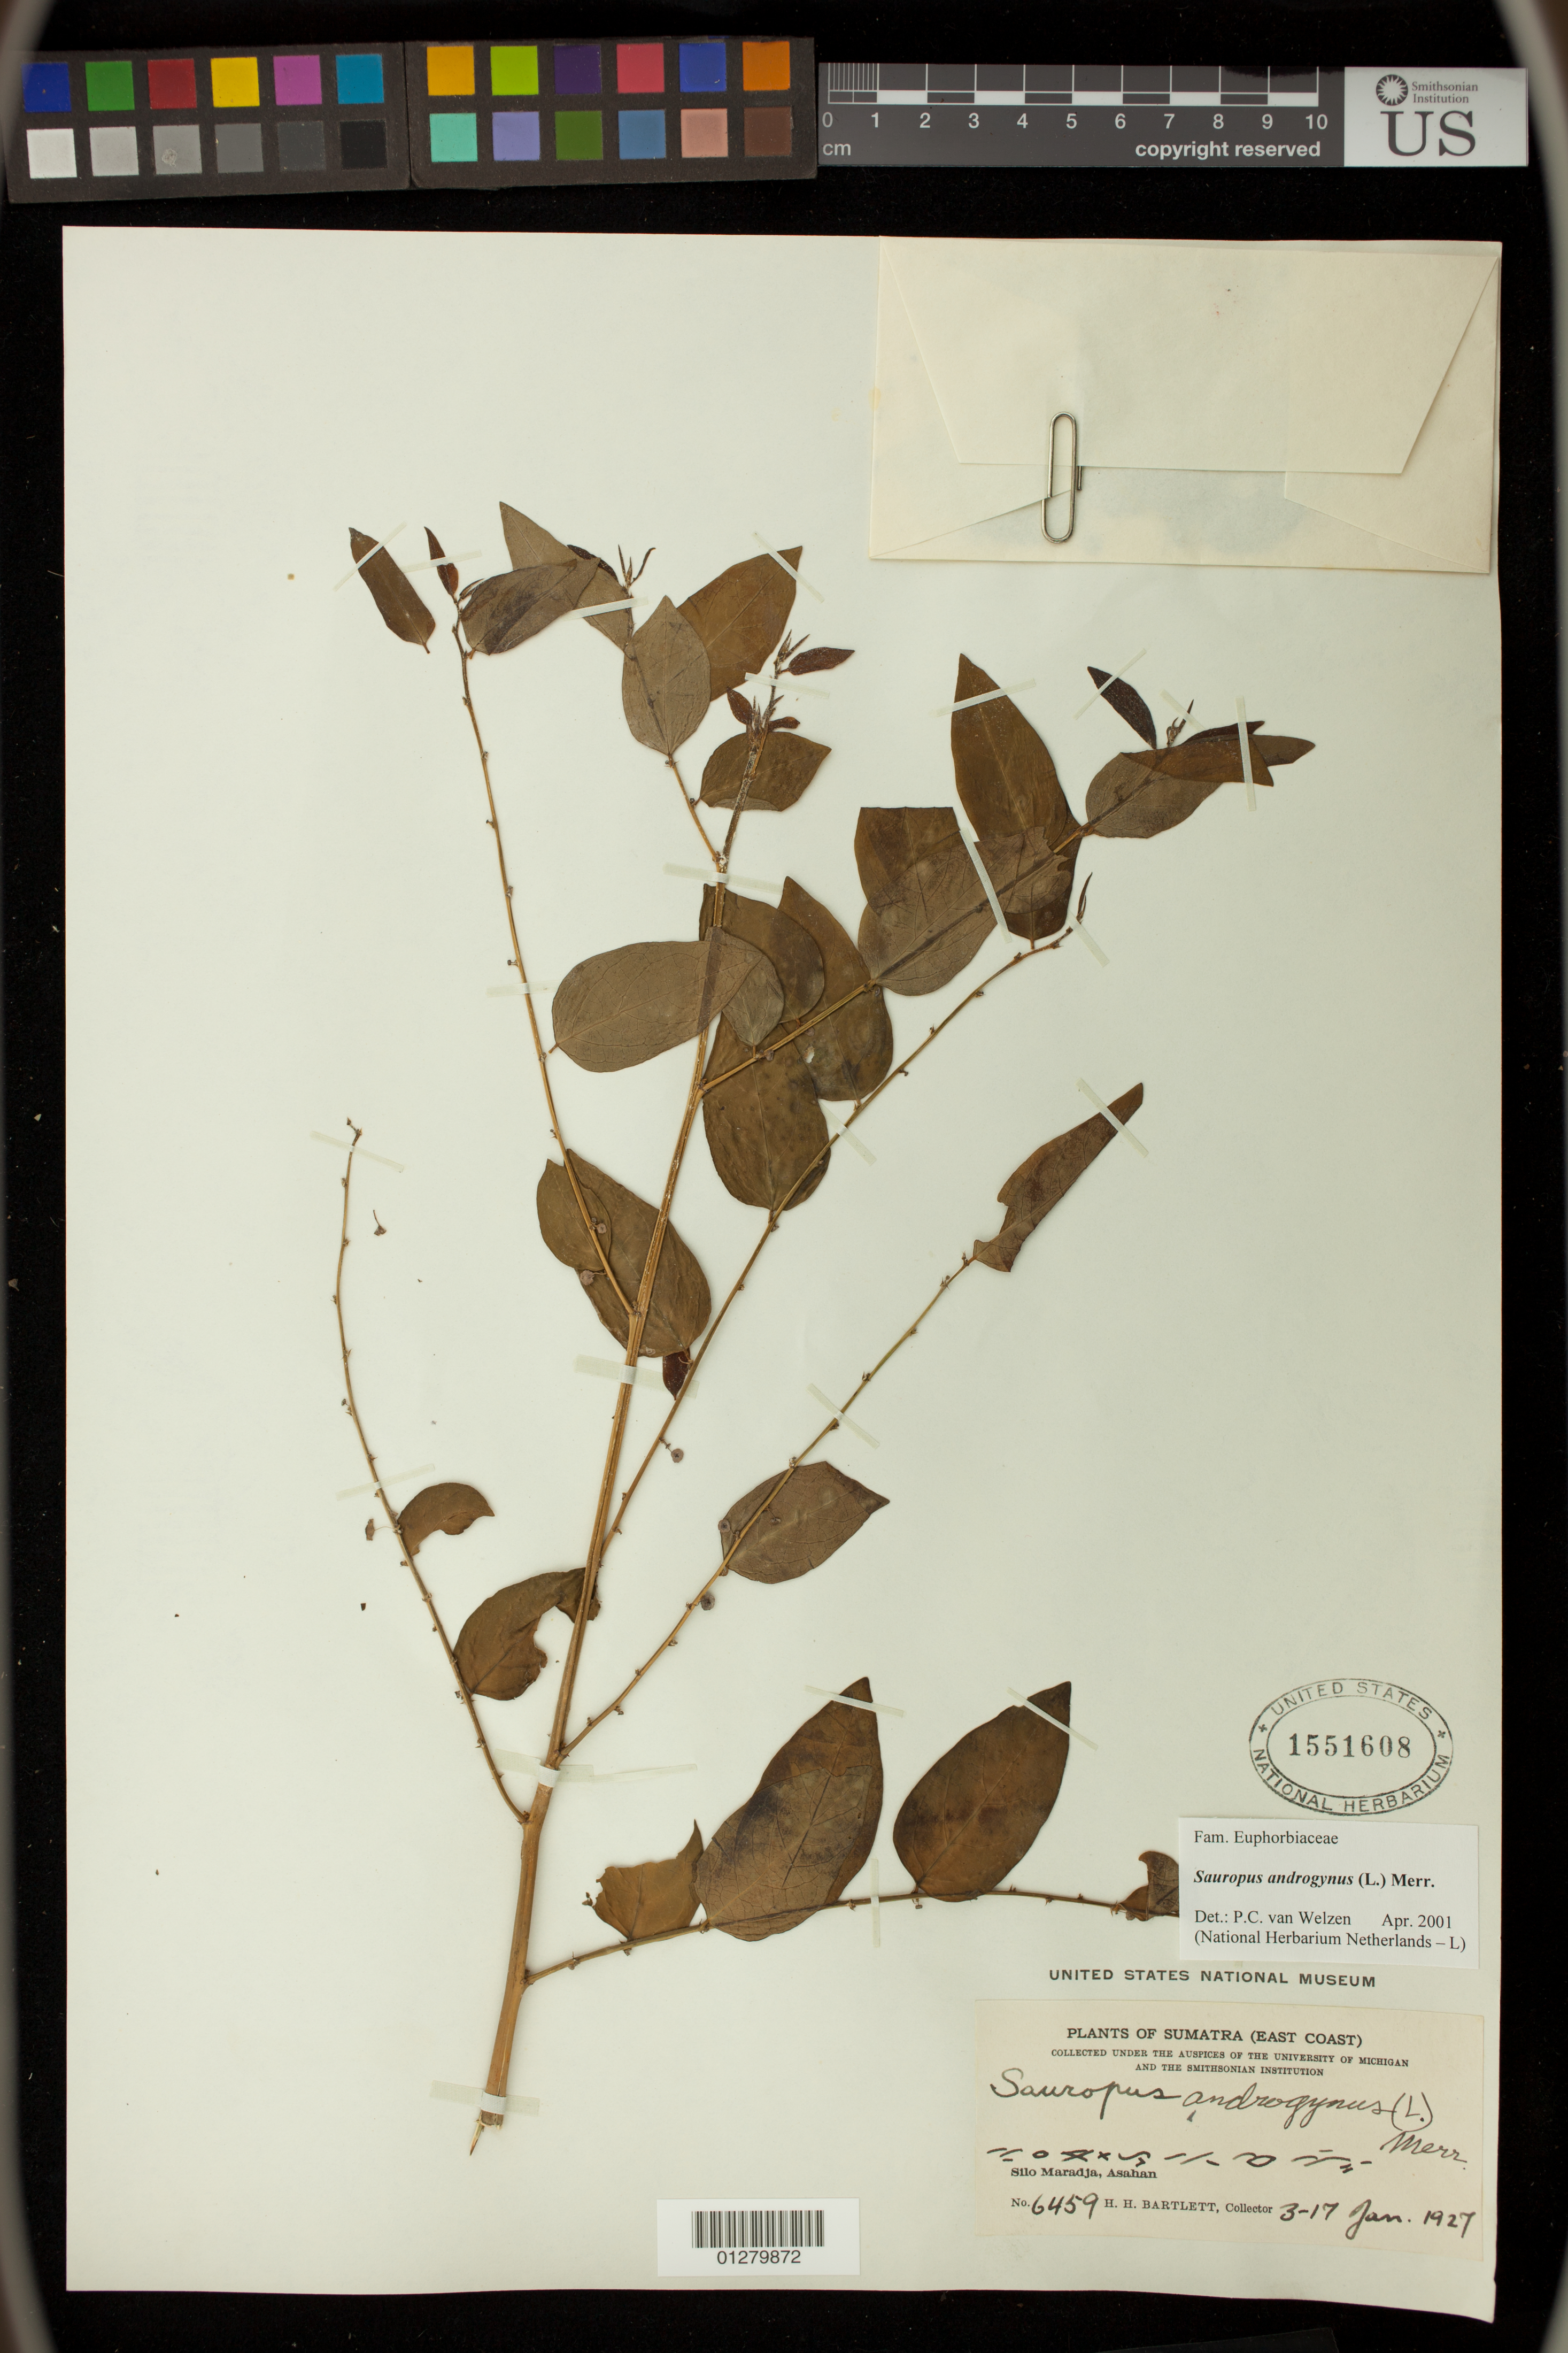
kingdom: Plantae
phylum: Tracheophyta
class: Magnoliopsida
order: Malpighiales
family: Phyllanthaceae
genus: Phyllanthus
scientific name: Phyllanthus androgynus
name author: (L.) Chakrabarty & N.P. Balakr.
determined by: Wagner, W. L., (BOT), Smithsonian Institution - National Museum of Natural History (UNITED STATES)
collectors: H. H. Bartlett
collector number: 6459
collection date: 1927-01-03/1927-01-17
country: Indonesia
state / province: Sumatra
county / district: Sumatera Utara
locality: Silo Maradja, Asahan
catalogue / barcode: US 1551608